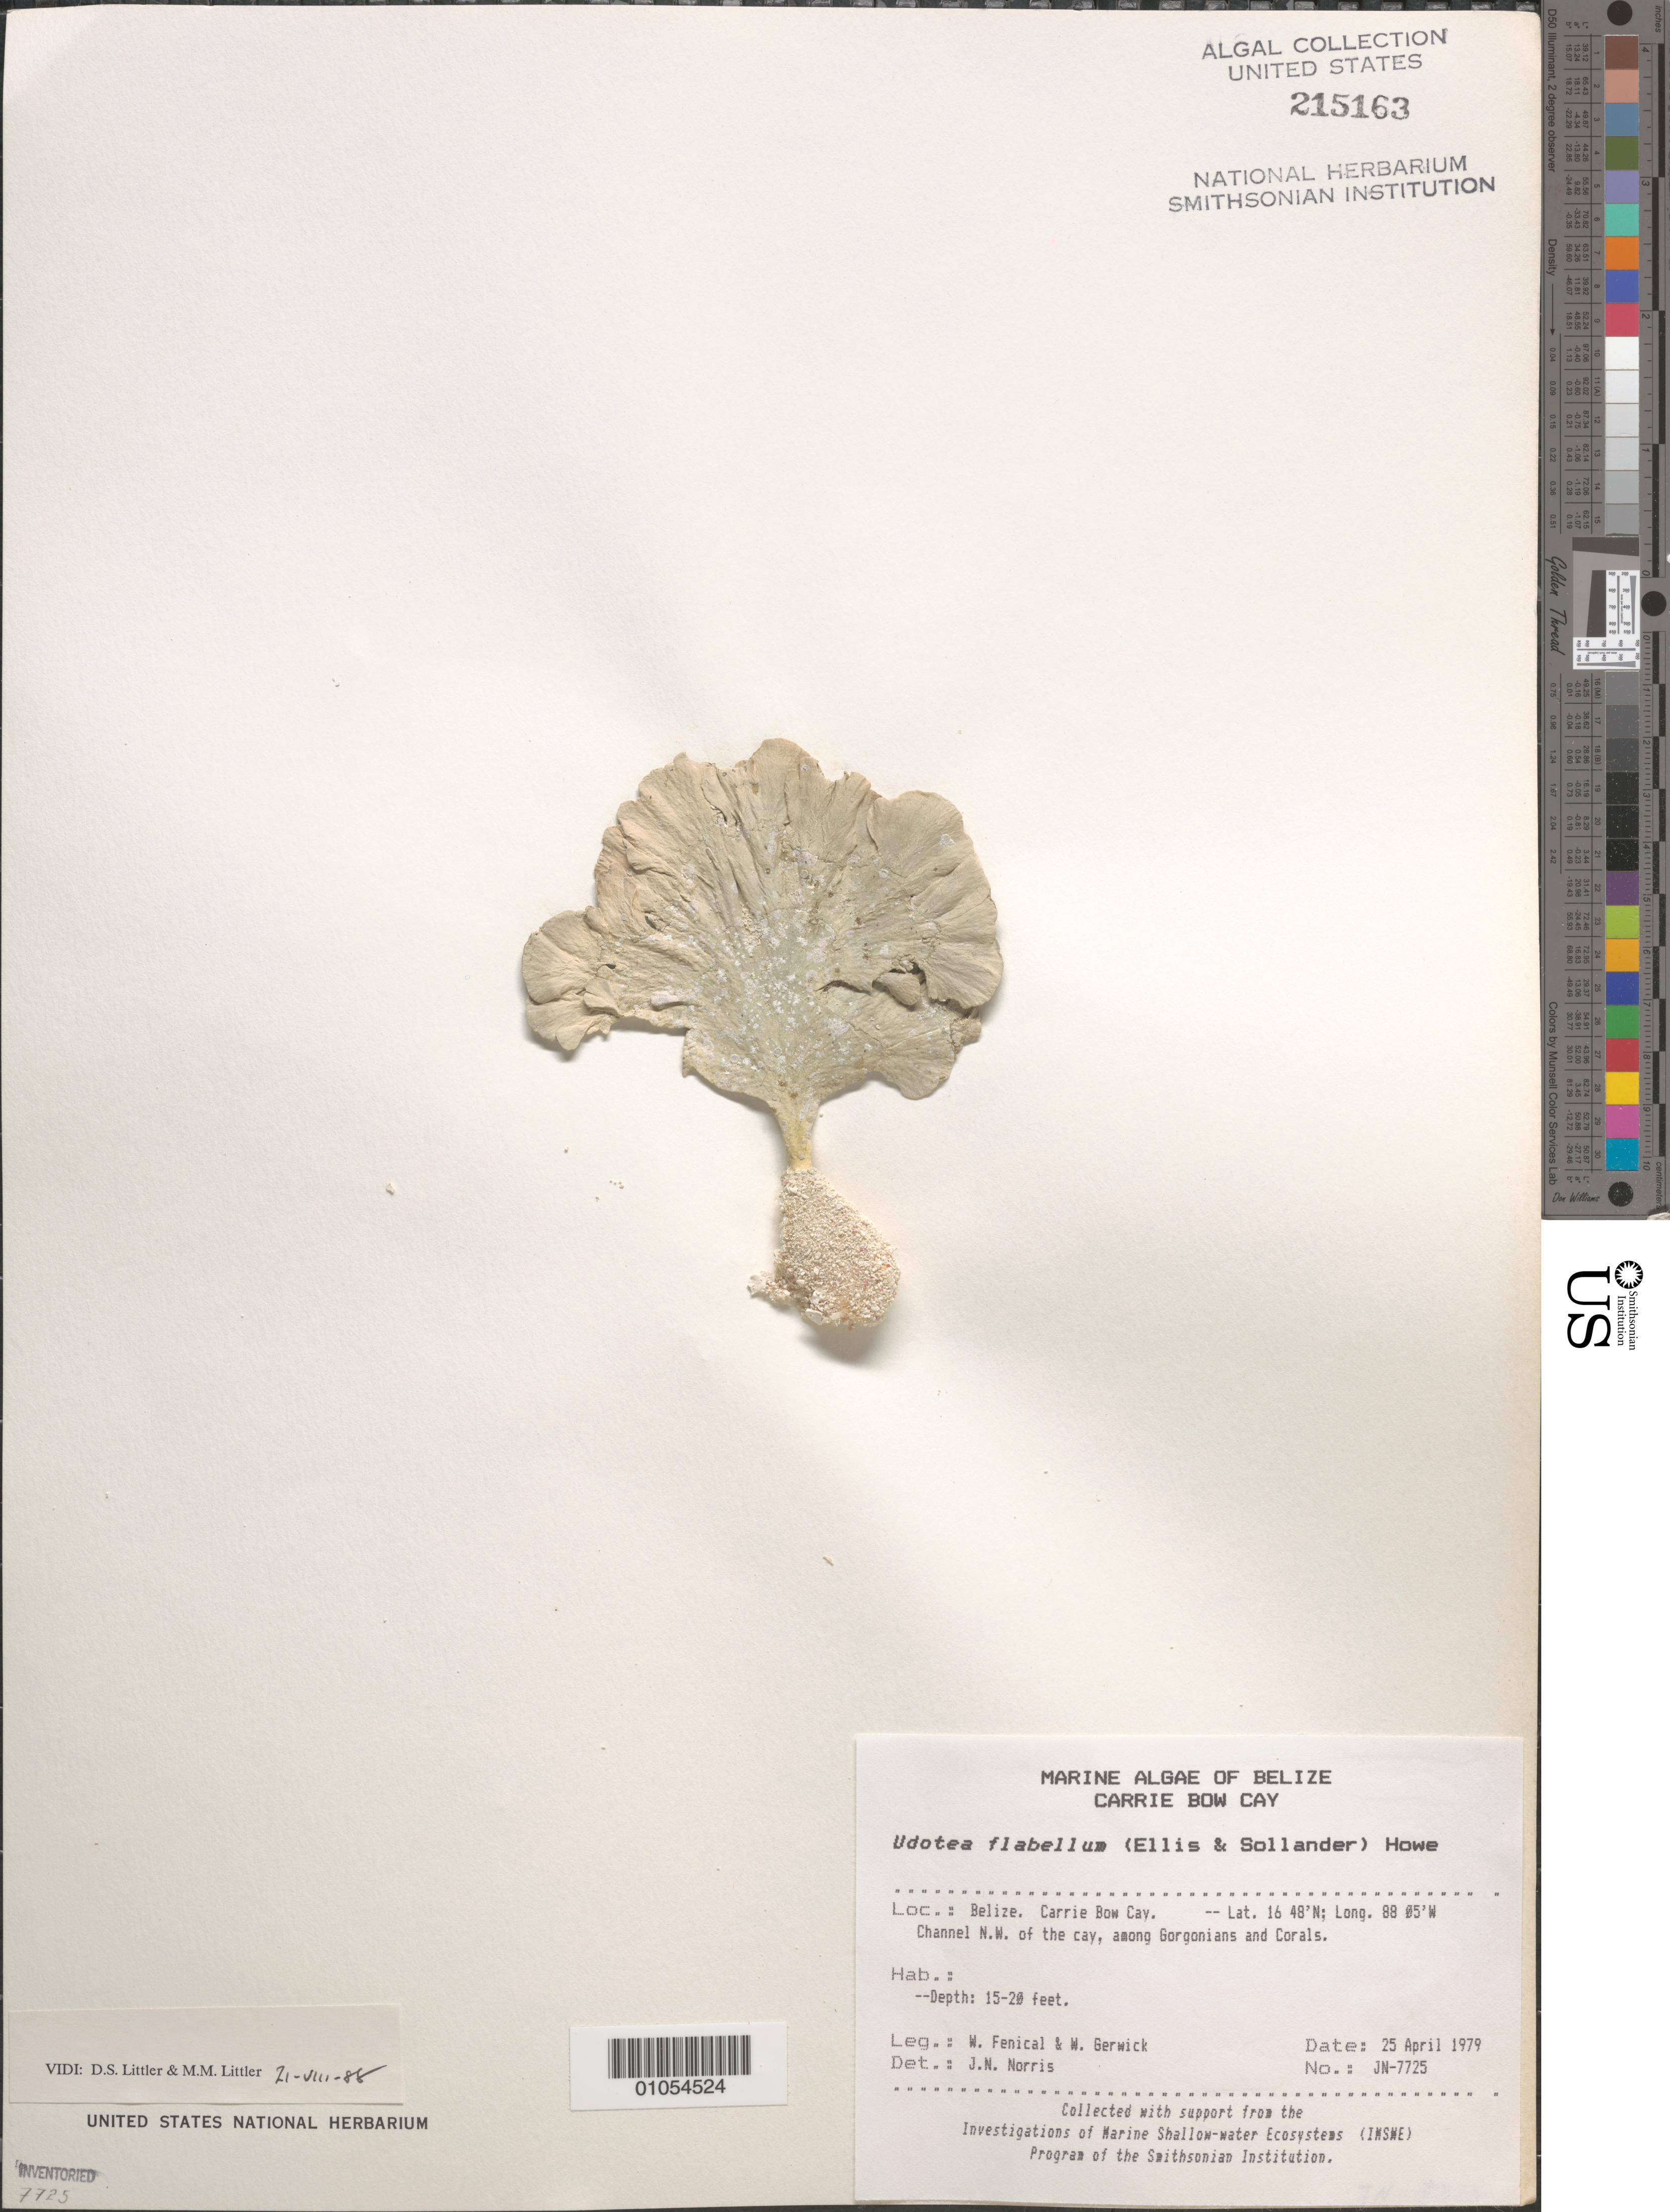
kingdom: Plantae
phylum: Chlorophyta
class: Ulvophyceae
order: Bryopsidales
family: Udoteaceae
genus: Udotea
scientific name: Udotea flabellum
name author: (J. Ellis & Sol.) M. Howe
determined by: Littler, D. S.; Littler, M. M.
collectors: W. Fenical & W. Gerwick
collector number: JN-7725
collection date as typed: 25 Apr 1979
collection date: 1979-04-25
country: Belize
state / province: Stann Creek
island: Carrie Bow Cay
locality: Northwest of Carrie Bow Cay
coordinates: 16 48'N, 88 05'W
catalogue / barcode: US 215163